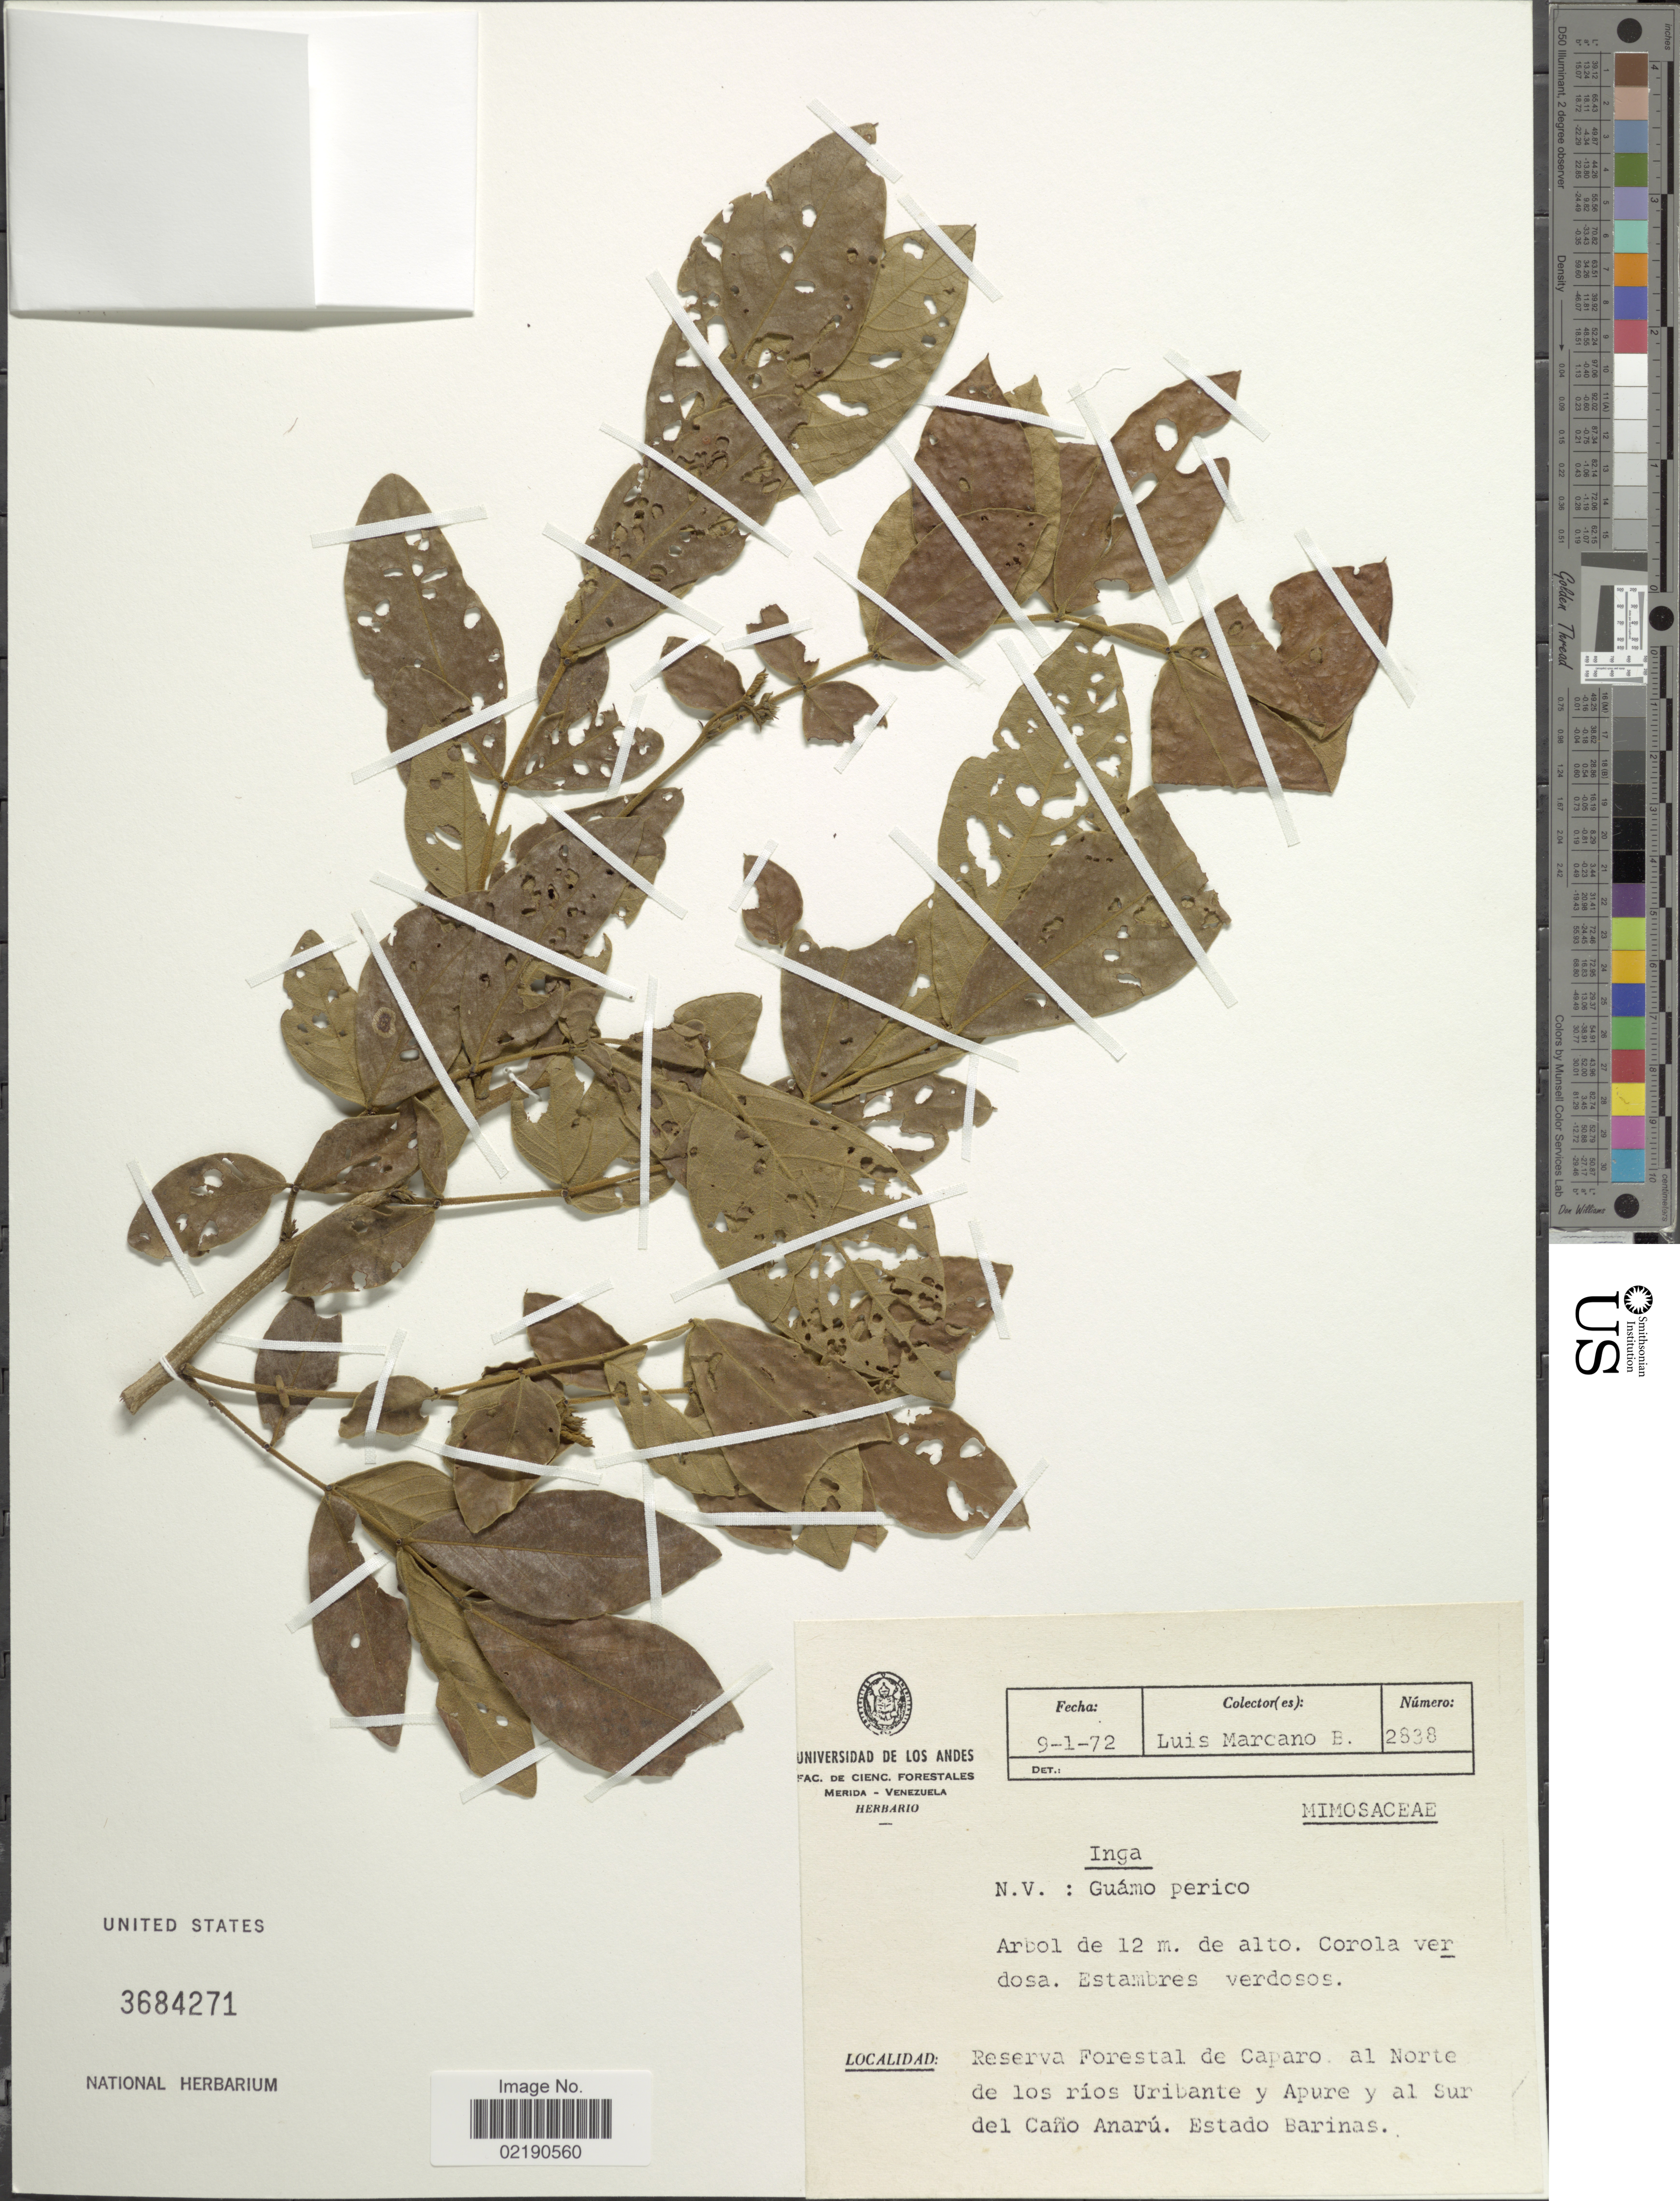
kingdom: Plantae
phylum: Tracheophyta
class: Magnoliopsida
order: Fabales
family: Fabaceae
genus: Inga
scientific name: Inga sp.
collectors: L. Marcano-Berti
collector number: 2838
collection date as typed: Transcribed d/m/y: 9/1/72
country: Venezuela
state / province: Barinas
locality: Reserva Florestal de Caparo al Norte de los rios Uribante y Apure y al Sur del Cano Anaru. Estado Barinas.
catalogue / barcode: US 3684271